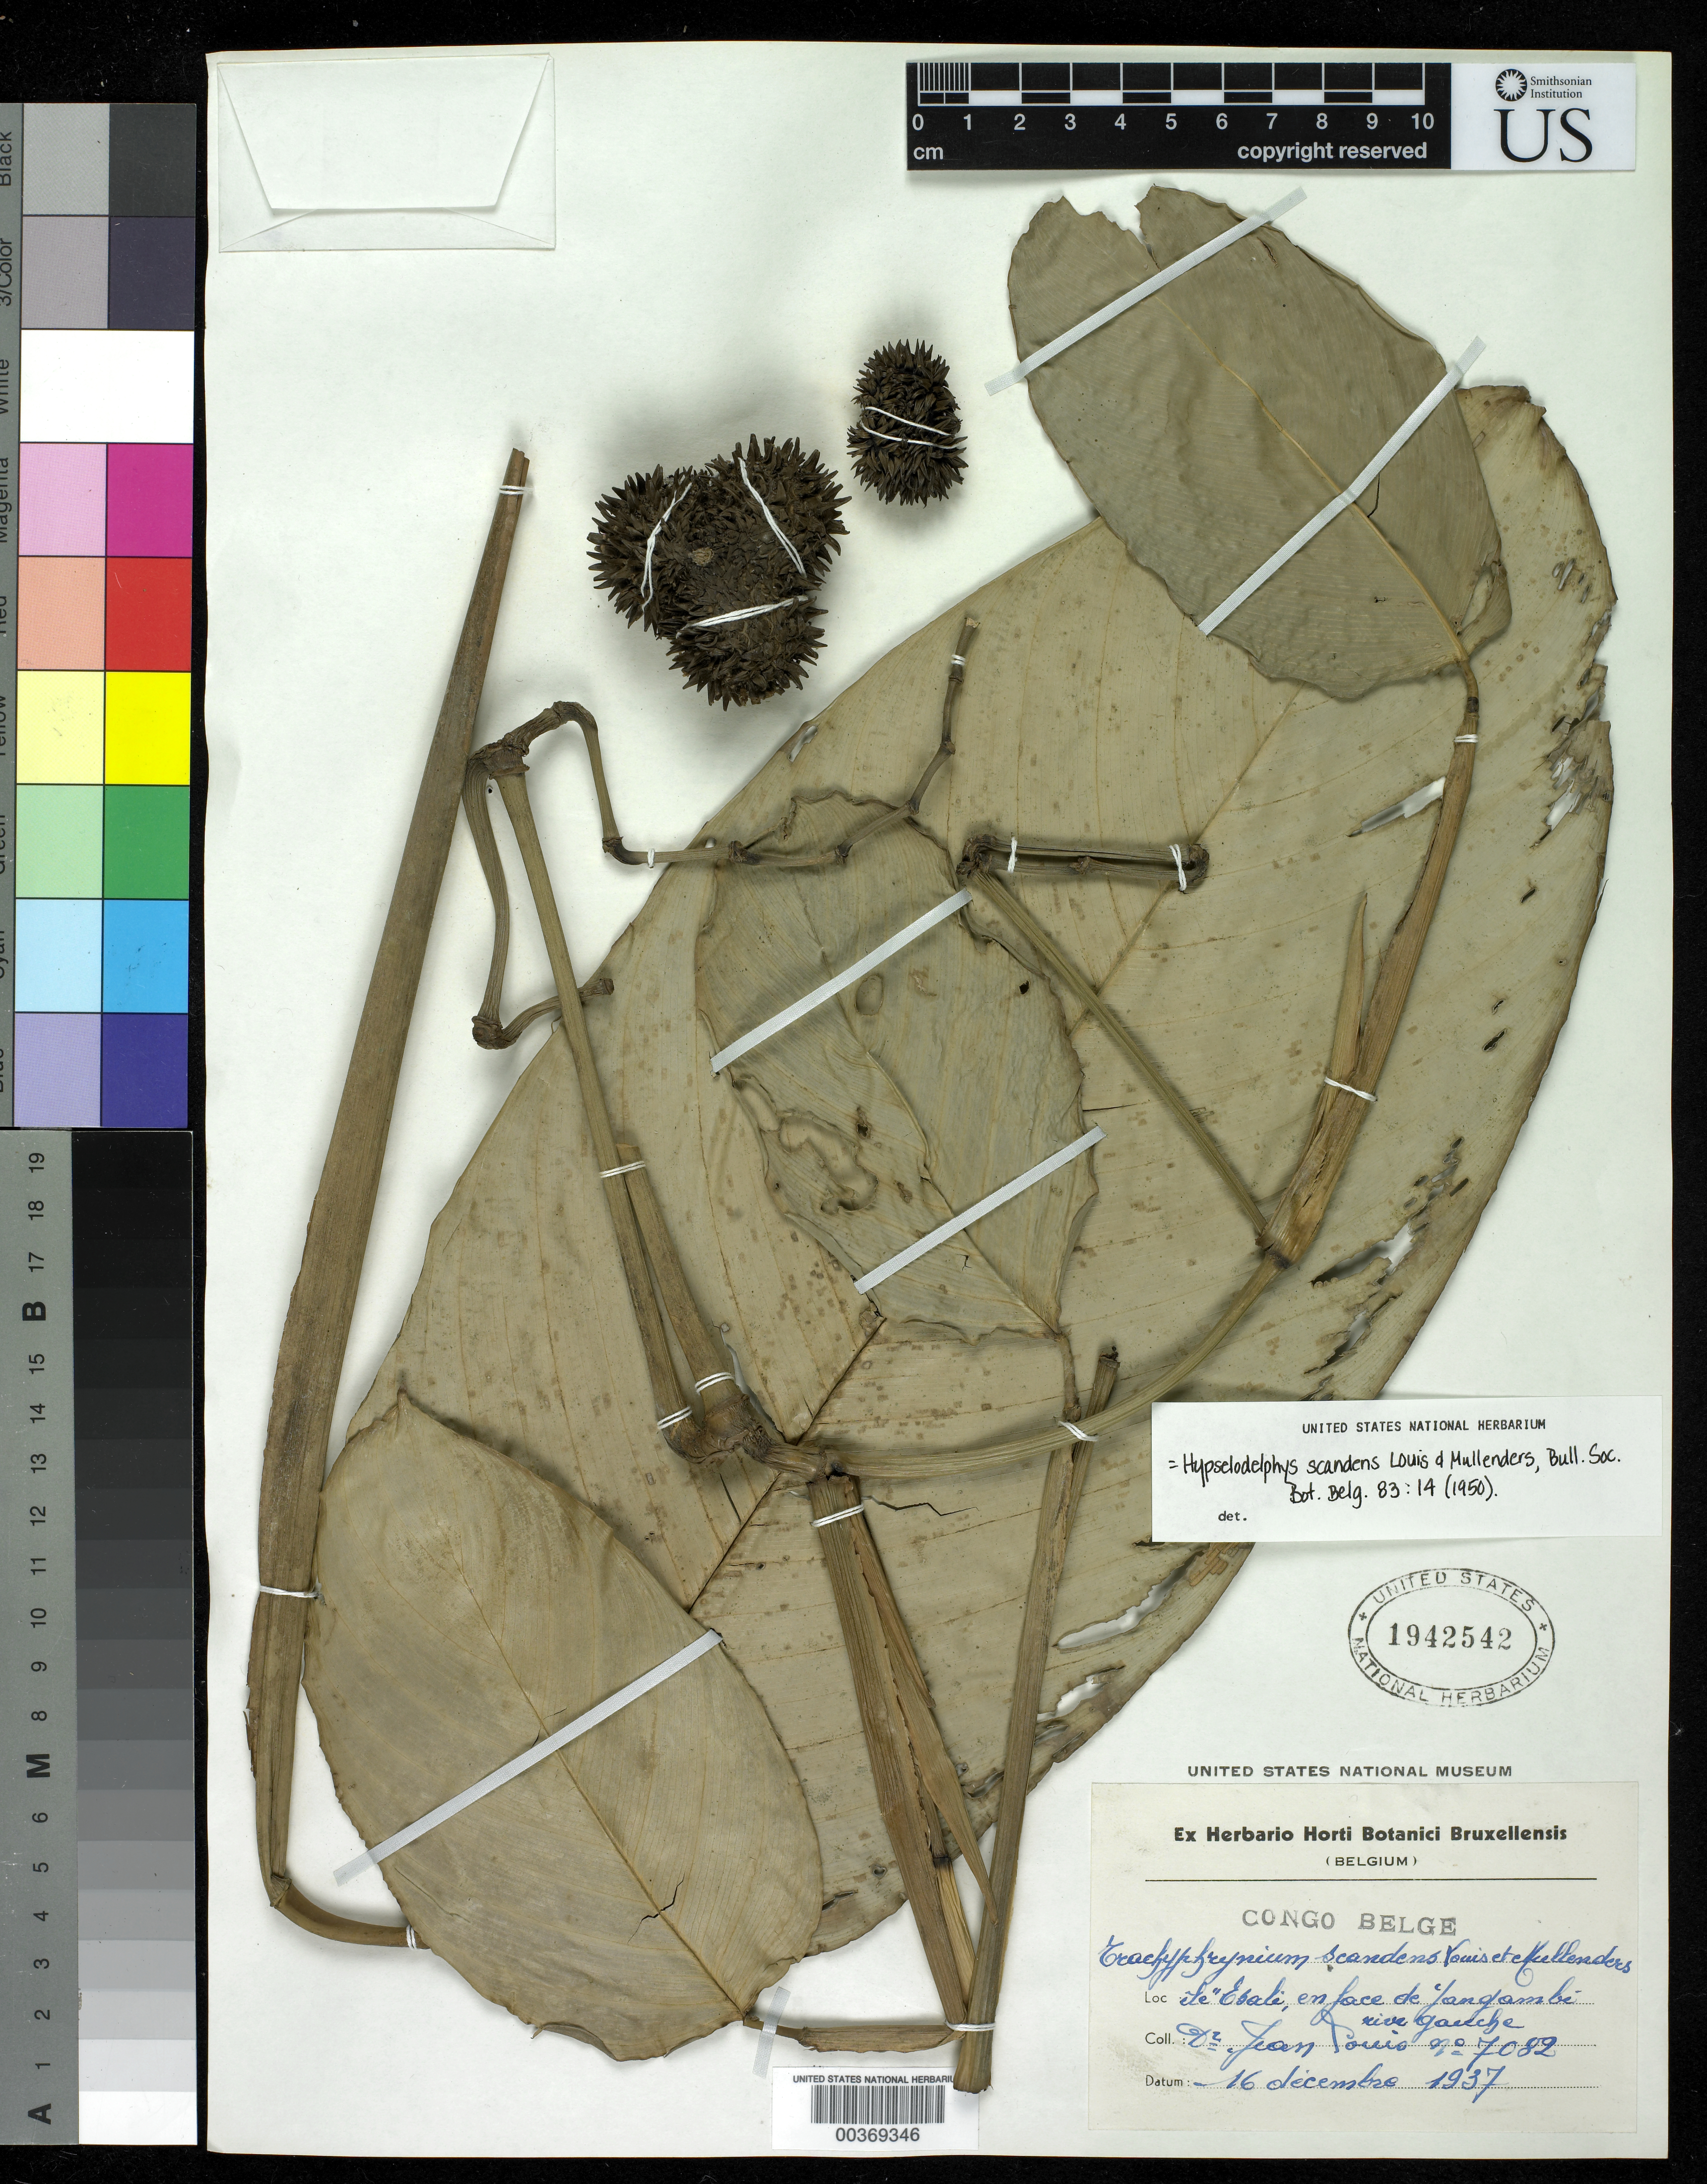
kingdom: Plantae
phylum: Tracheophyta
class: Liliopsida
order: Zingiberales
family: Marantaceae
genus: Hypselodelphys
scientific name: Hypselodelphys scandens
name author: Louis & Mullend.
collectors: J. Louis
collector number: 7082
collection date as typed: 16 Dec 1937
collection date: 1937-12-16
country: Congo, Democratic Republic of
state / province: Tshopo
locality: Congo belge, se esali, en face de yangambi rive gauche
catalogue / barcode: US 1942542